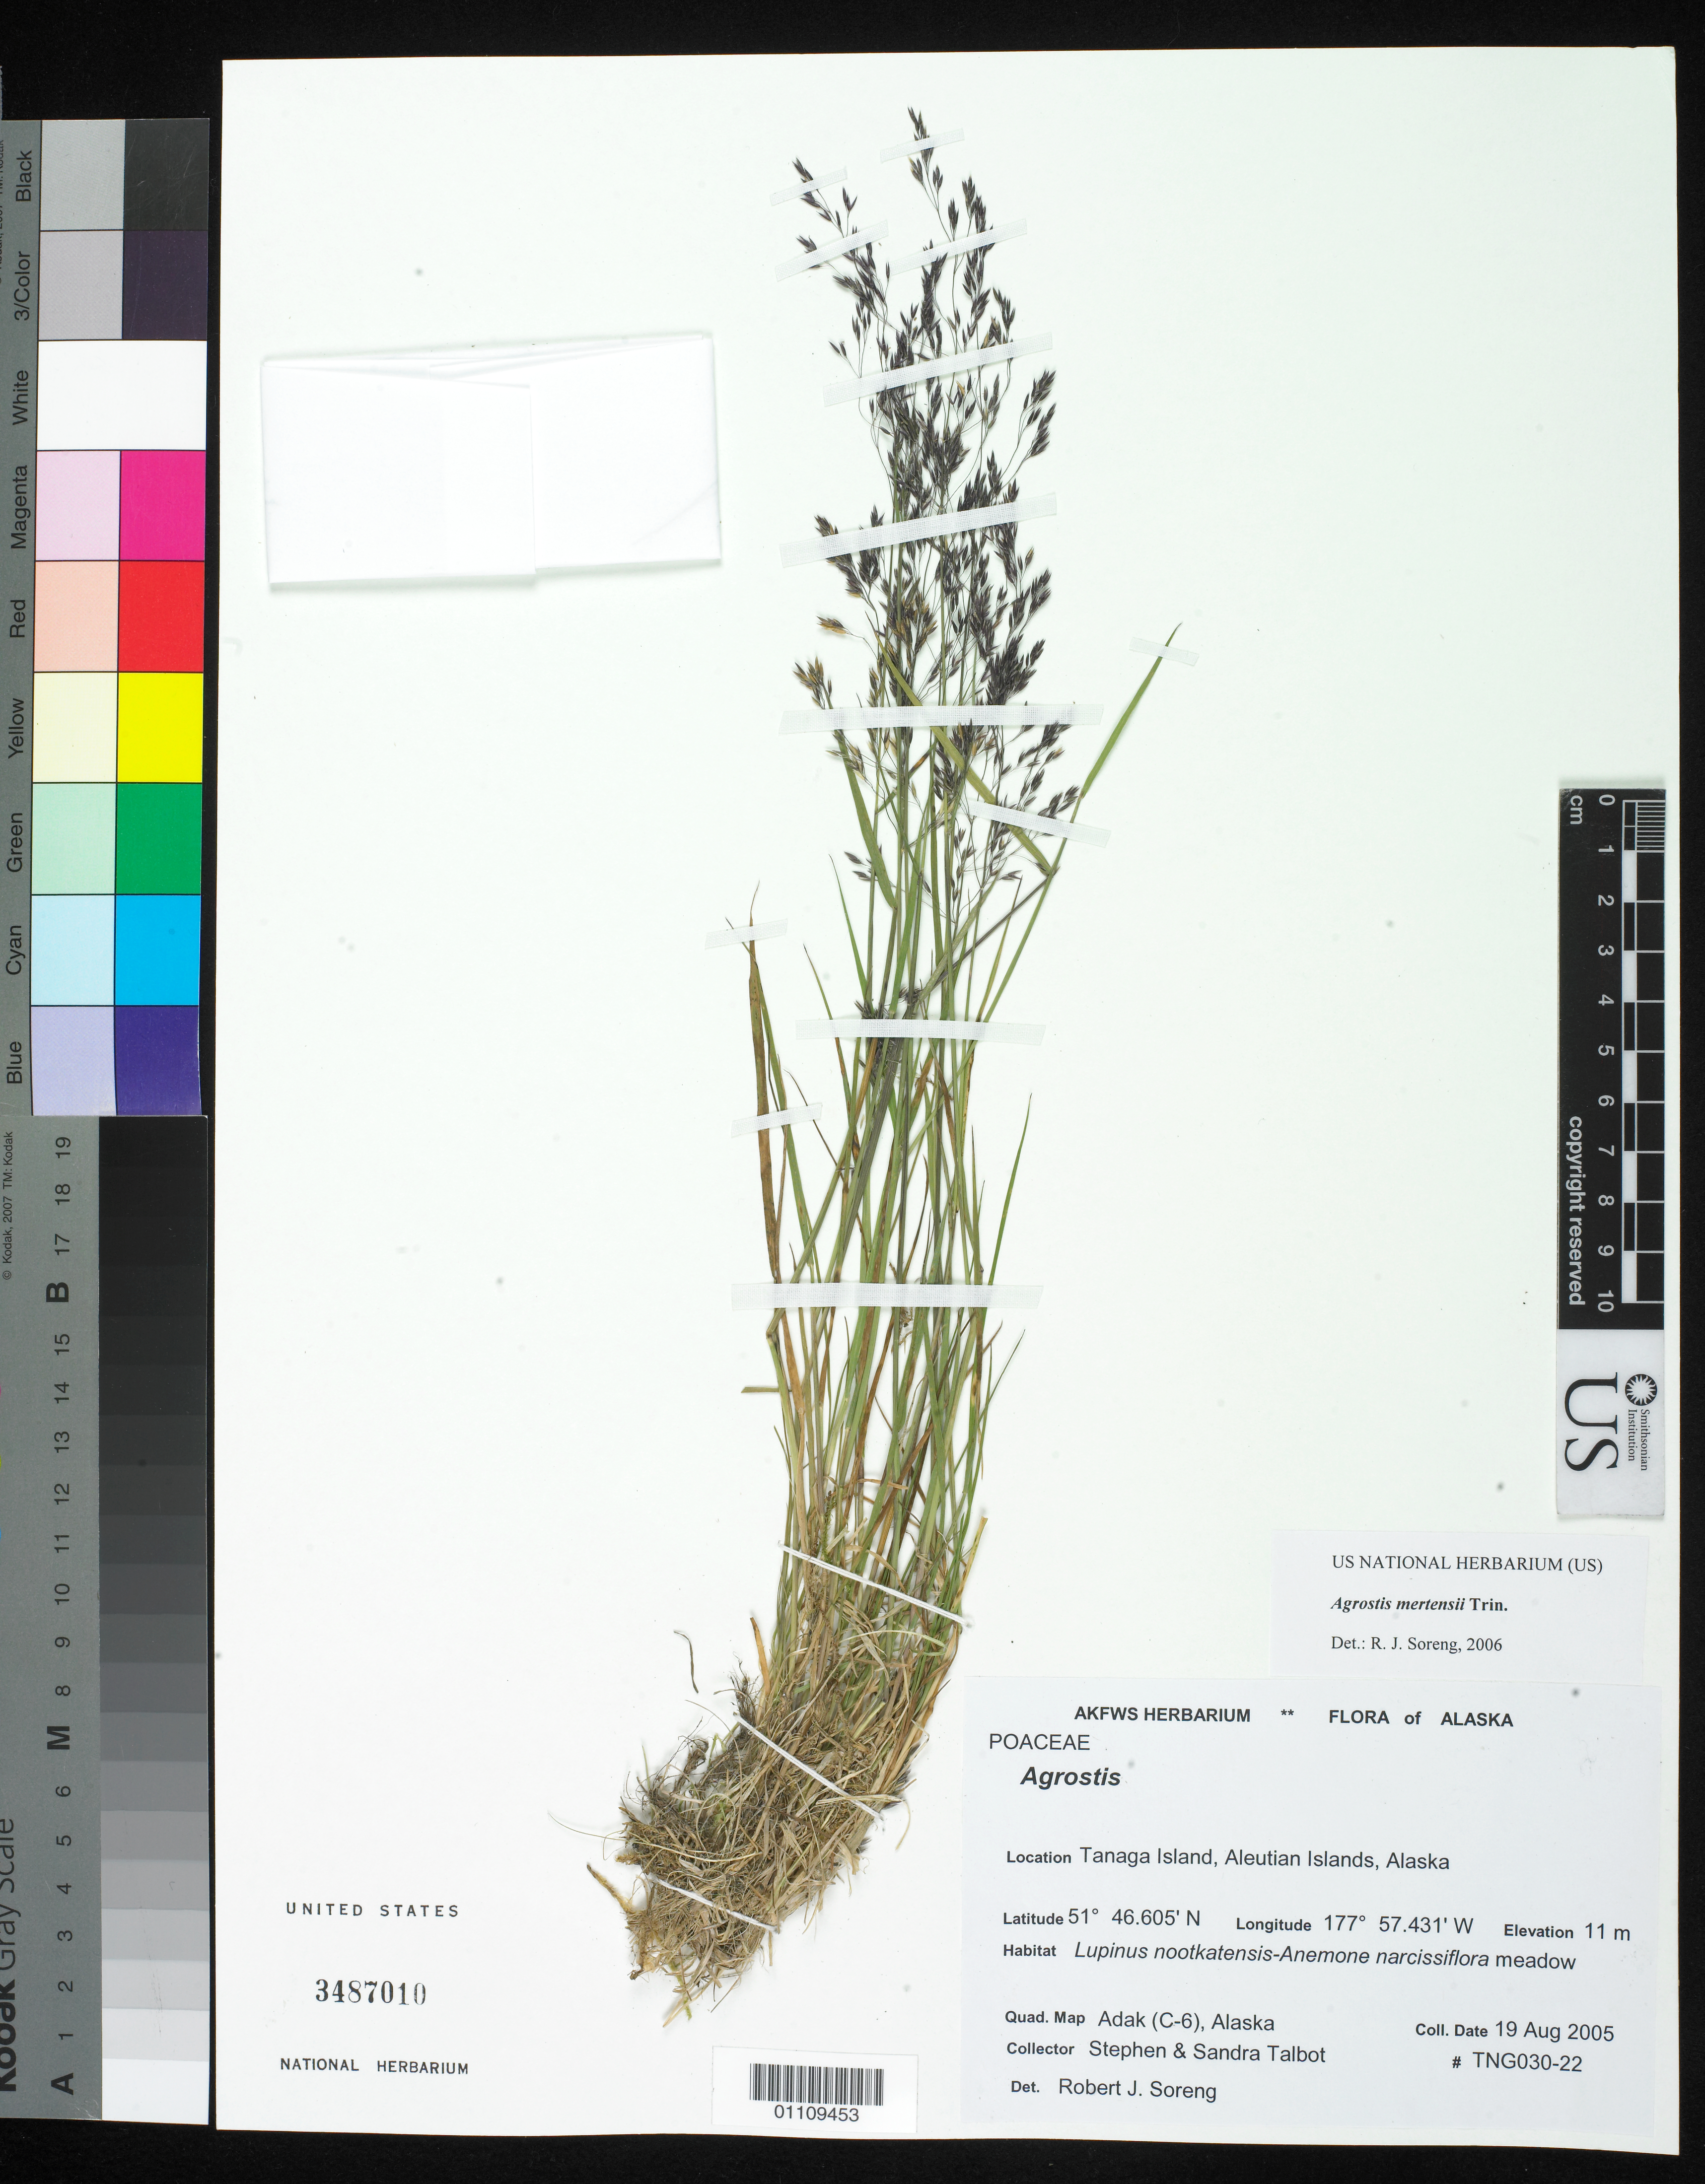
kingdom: Plantae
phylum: Tracheophyta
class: Liliopsida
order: Poales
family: Poaceae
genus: Agrostis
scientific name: Agrostis mertensii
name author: Trin.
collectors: S. S. Talbot & S. Talbot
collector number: TNG030-22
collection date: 2005-08-19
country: United States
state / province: Alaska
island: Tanaga Island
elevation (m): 11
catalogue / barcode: US 3487010